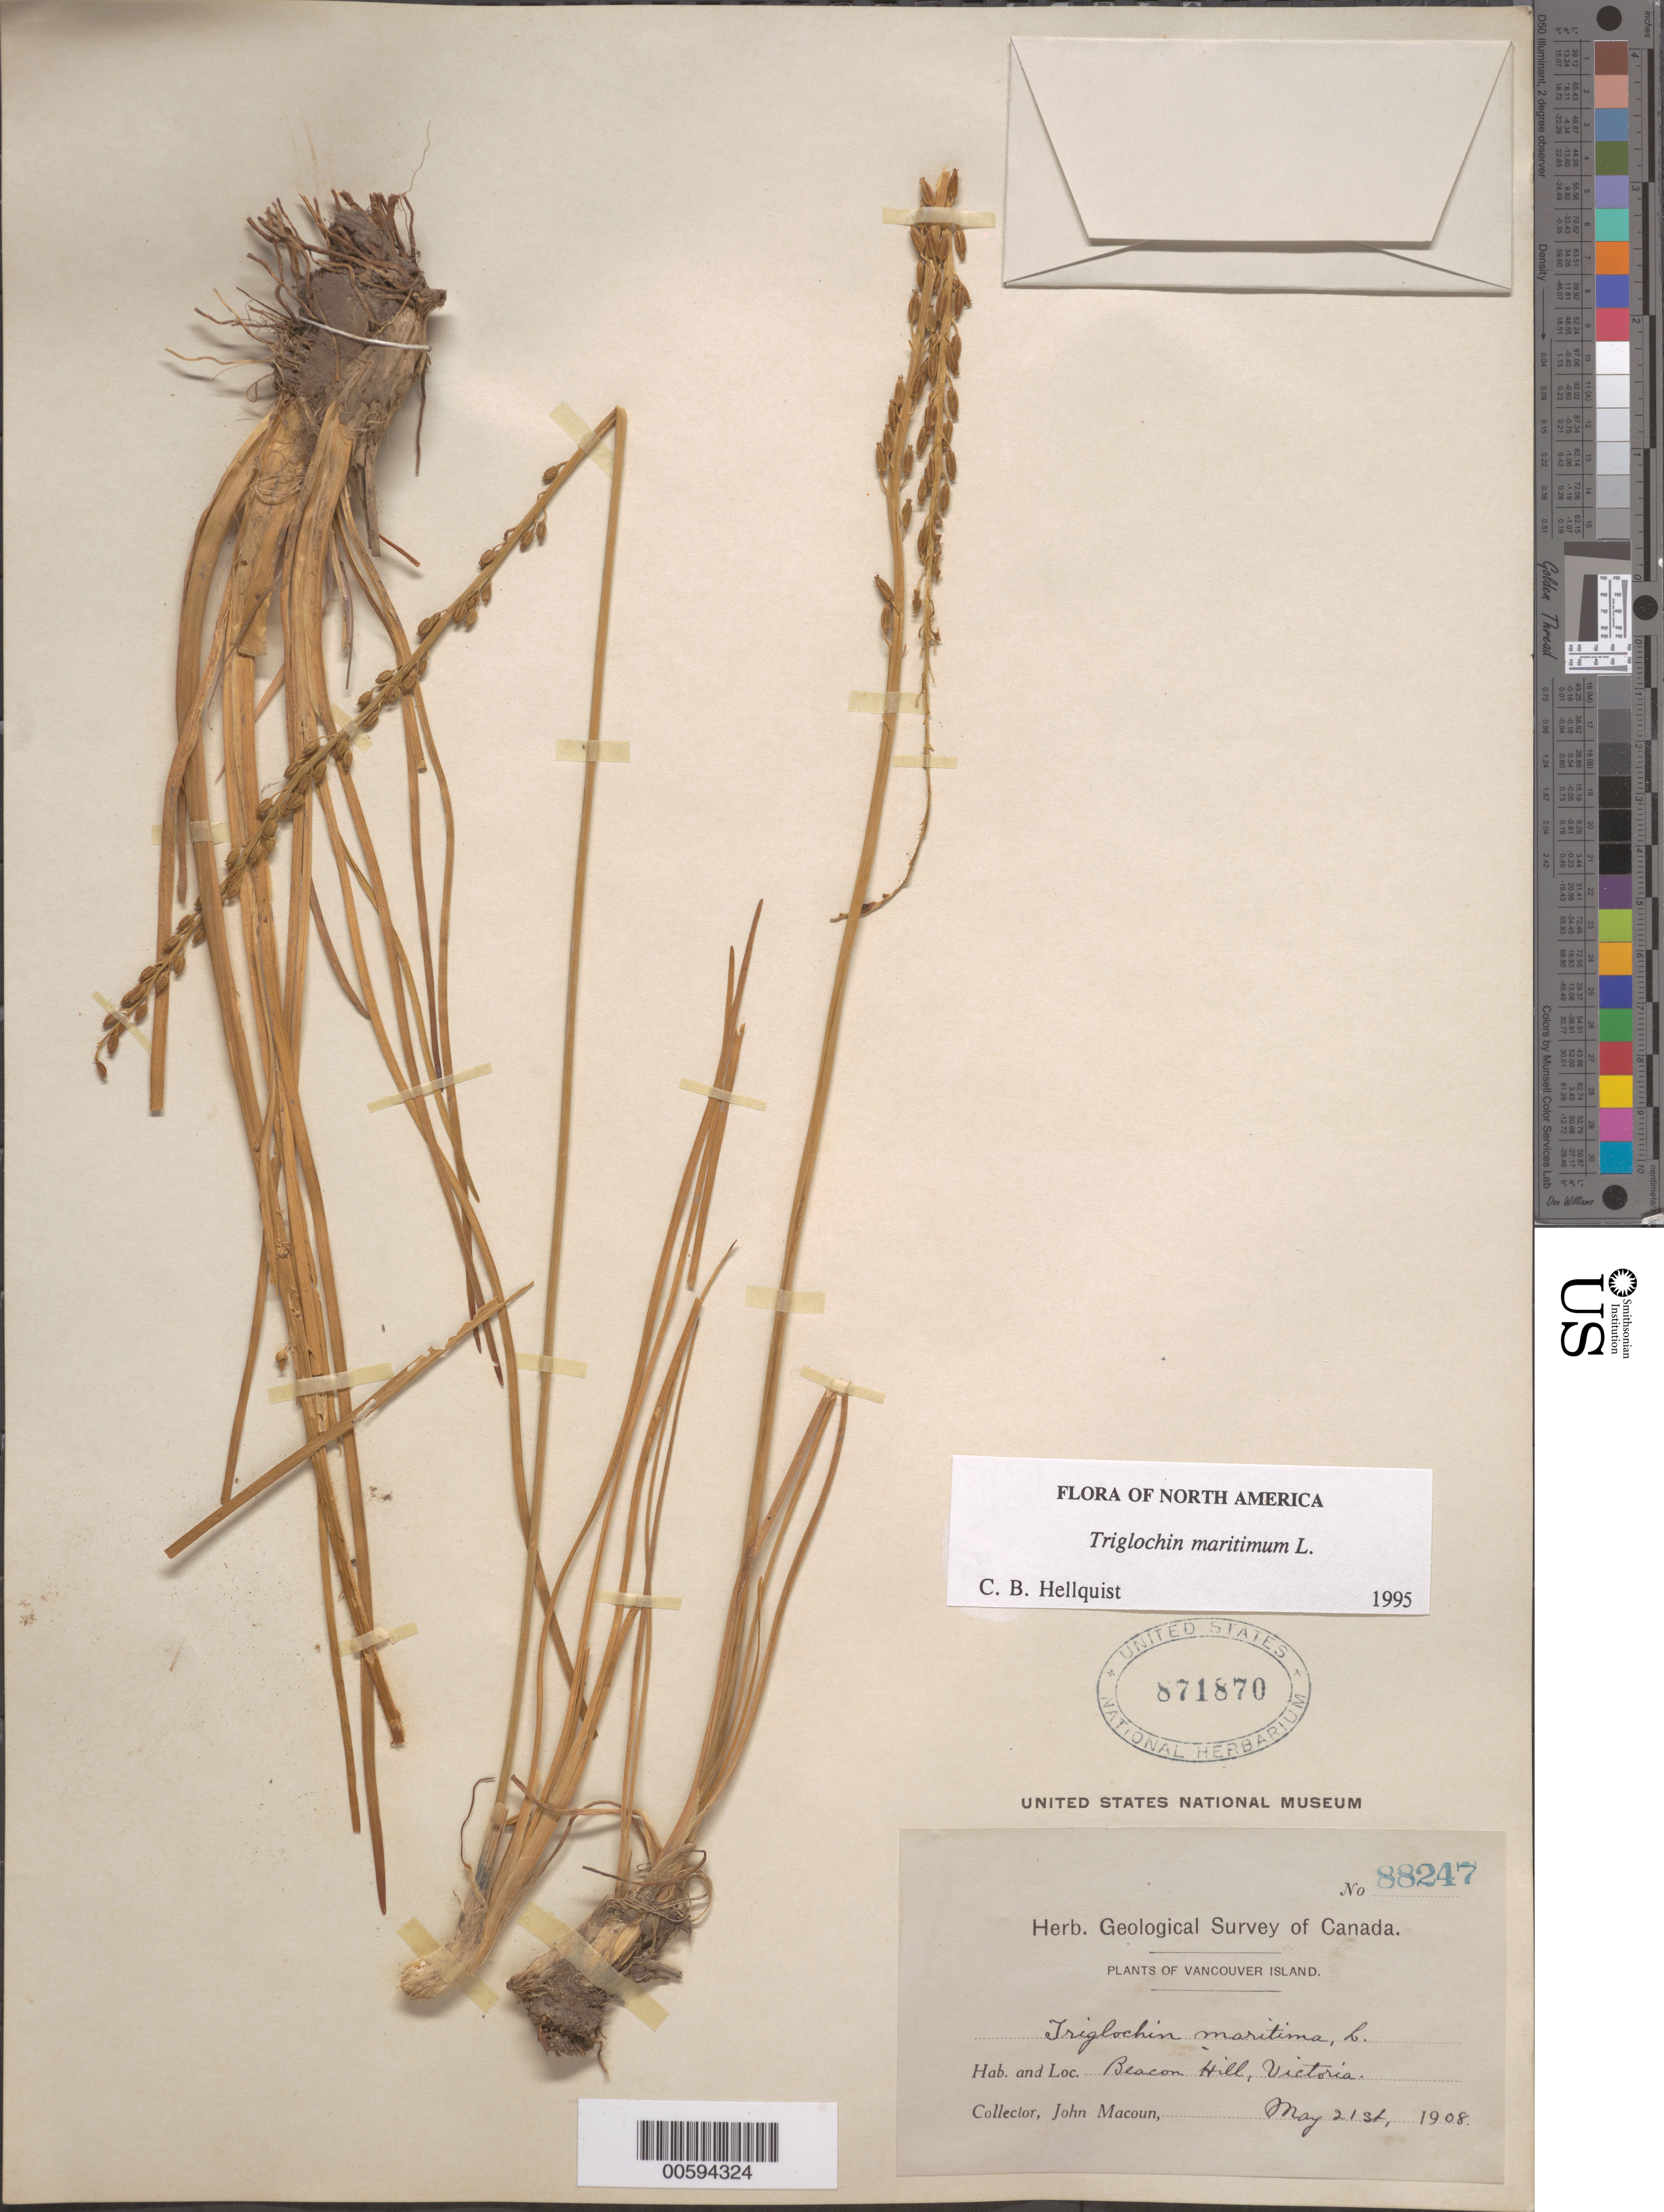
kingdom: Plantae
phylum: Tracheophyta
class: Liliopsida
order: Alismatales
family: Juncaginaceae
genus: Triglochin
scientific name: Triglochin maritima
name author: L.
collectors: J. Macoun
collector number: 88247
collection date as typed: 21 May 1908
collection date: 1908-05-21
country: Canada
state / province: British Columbia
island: Vancouver Island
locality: Beacon Hill, Victoria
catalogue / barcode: US 871870